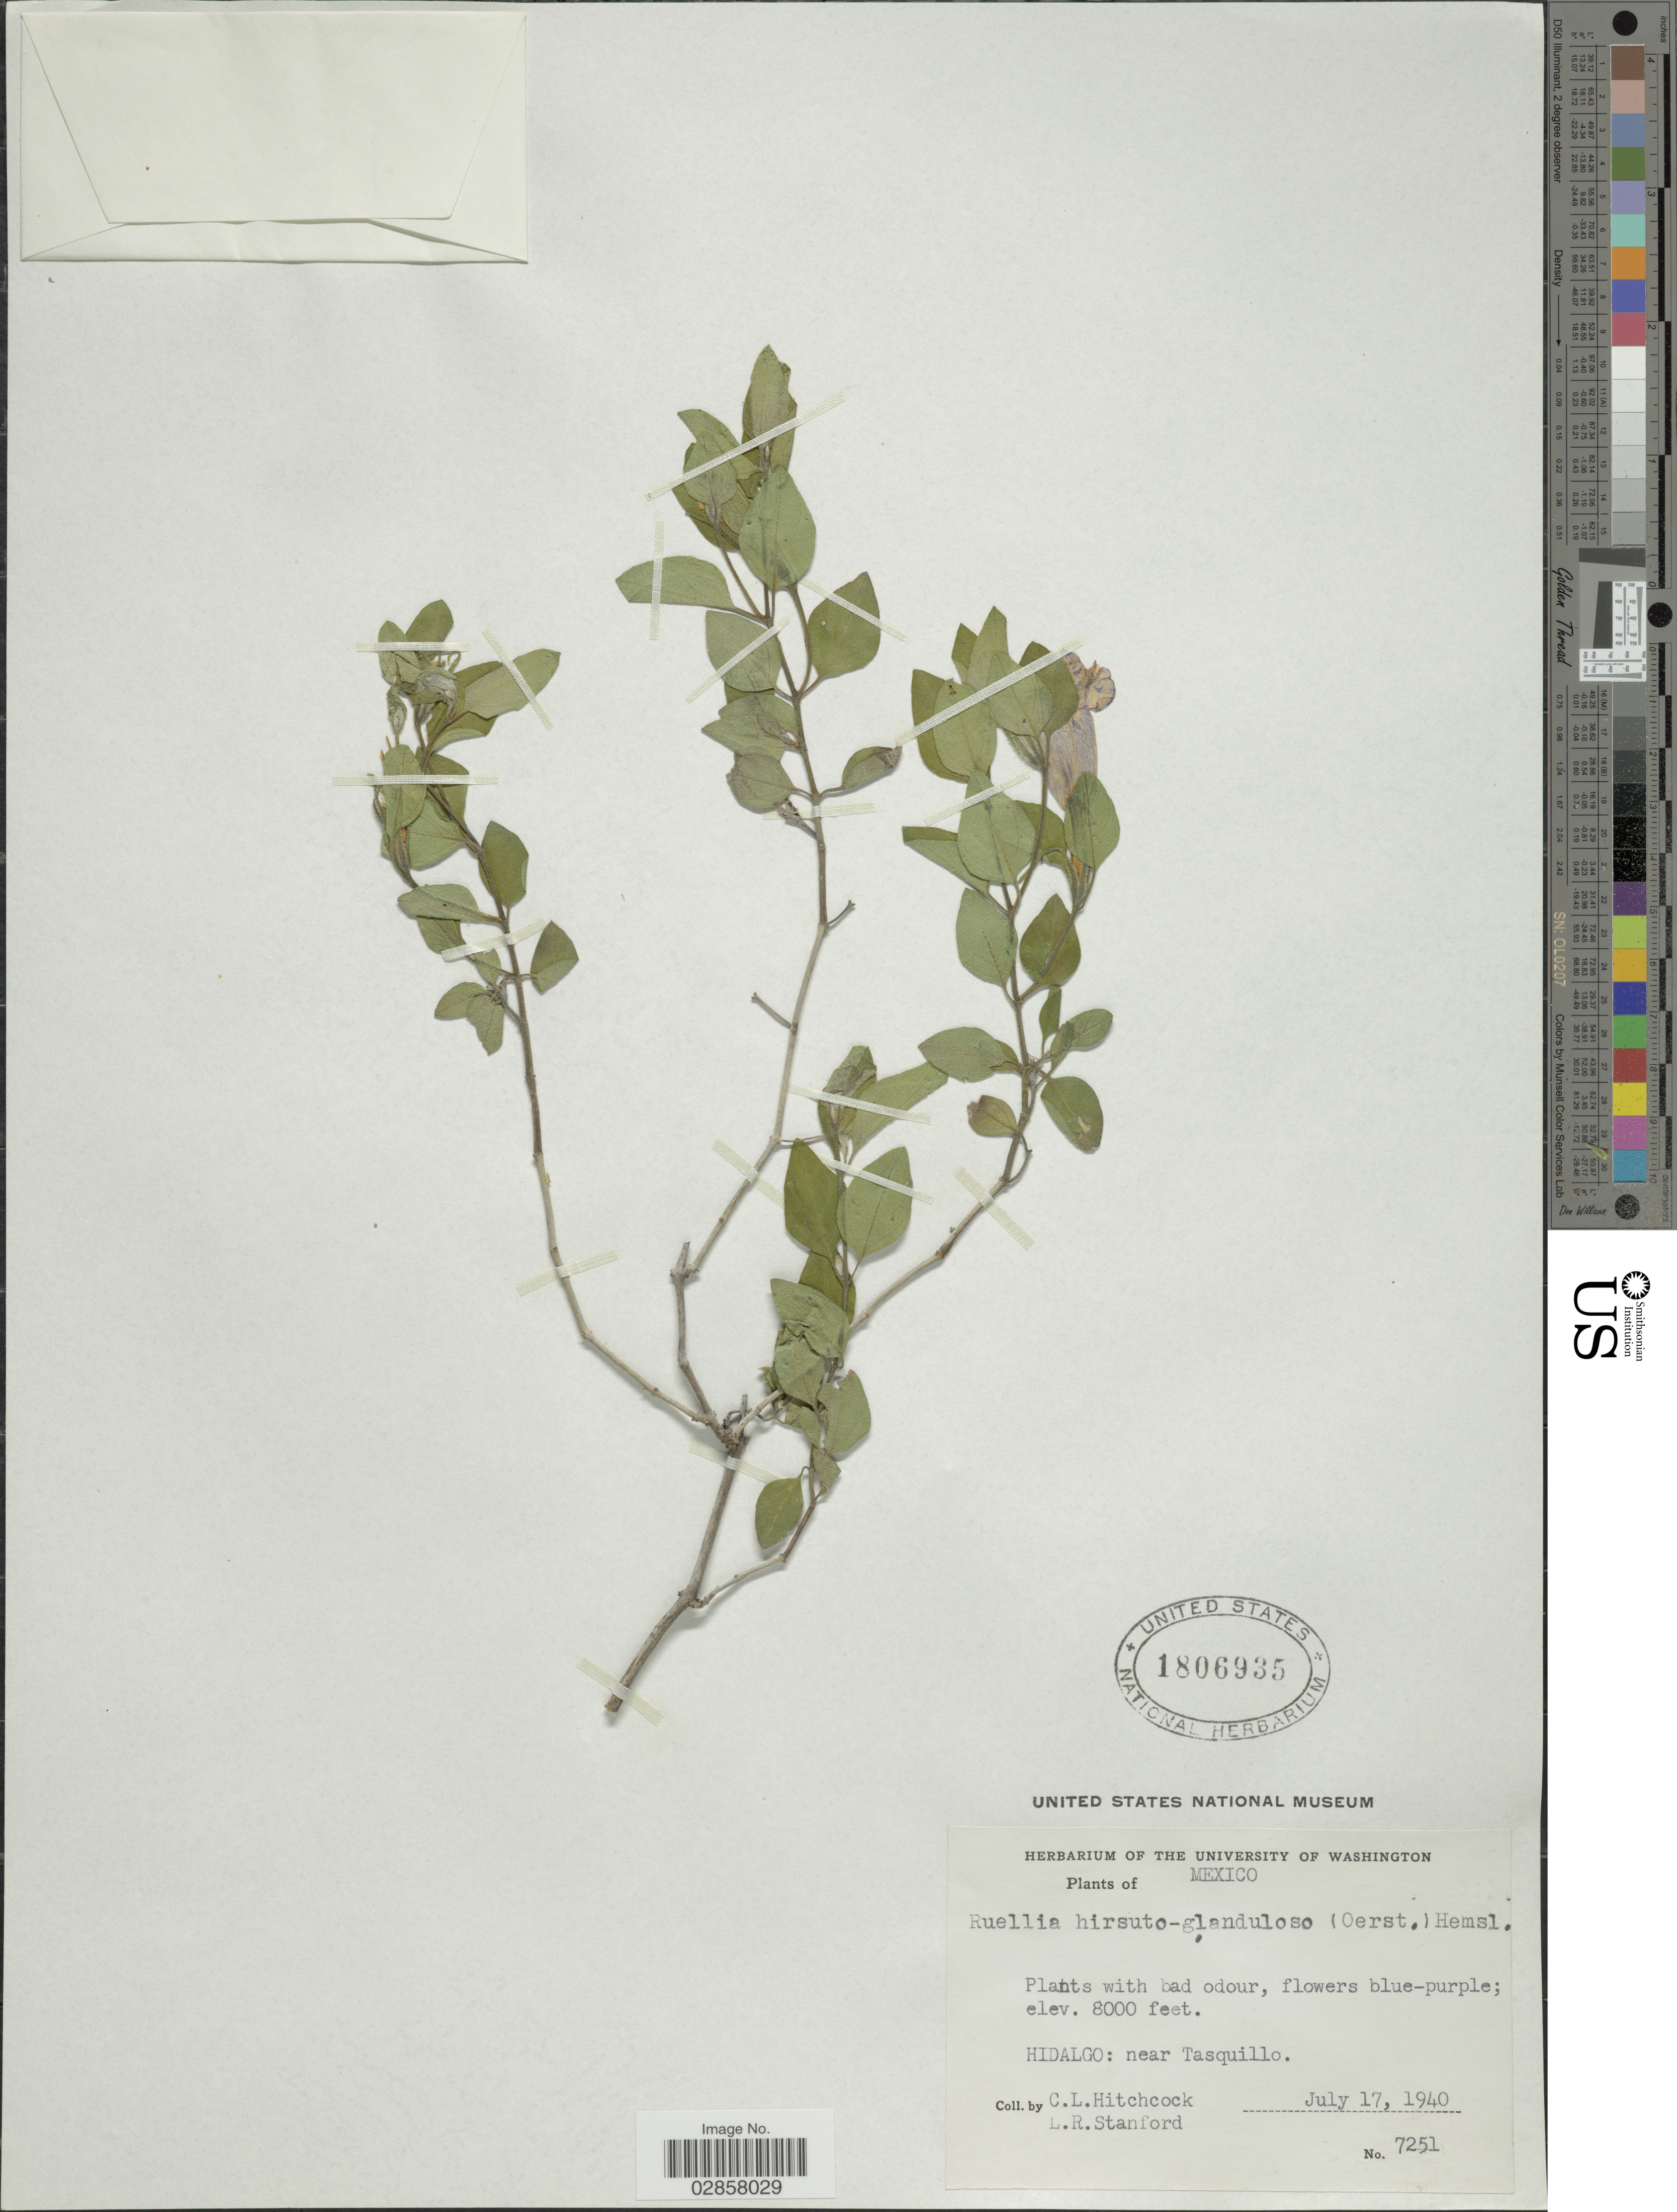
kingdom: Plantae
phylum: Tracheophyta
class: Magnoliopsida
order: Lamiales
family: Acanthaceae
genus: Ruellia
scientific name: Ruellia rosea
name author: (Nees) Hemsl.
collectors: C. L. Hitchcock & L. R. Stanford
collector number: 7251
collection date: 1940-07-17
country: Mexico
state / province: Hidalgo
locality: Near Tasquillo.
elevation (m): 2438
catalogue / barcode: US 1806935